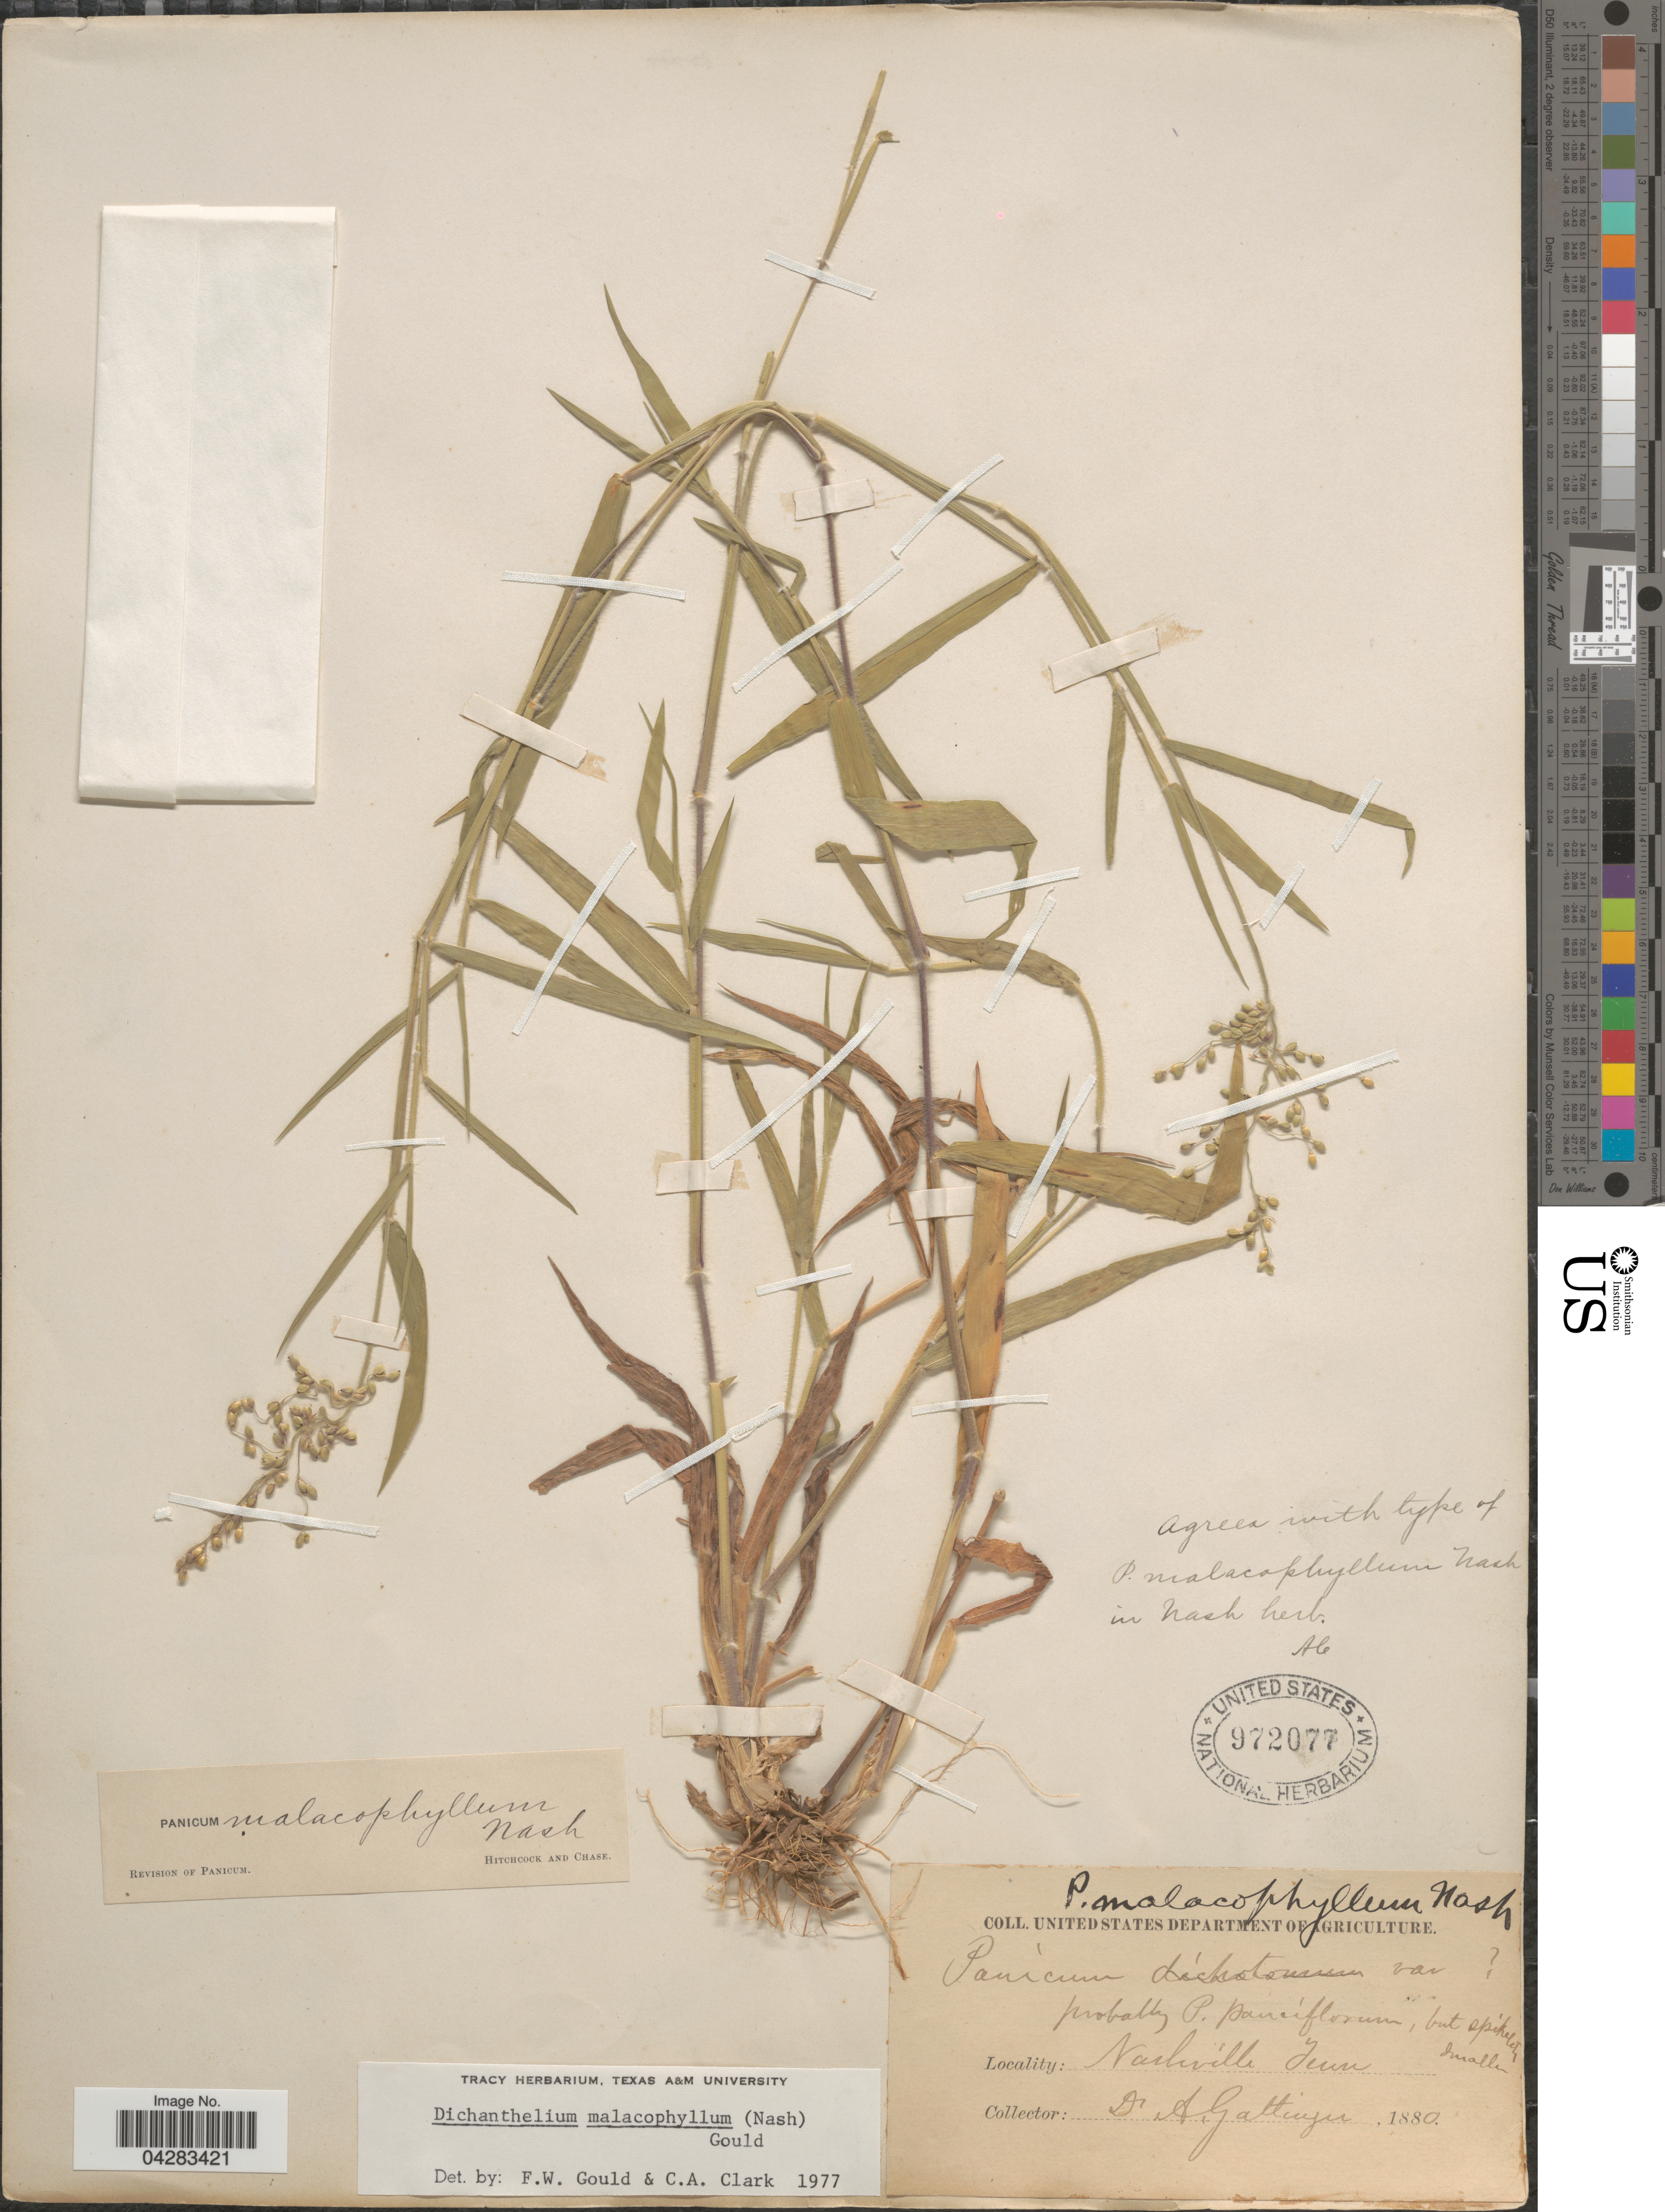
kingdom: Plantae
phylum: Tracheophyta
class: Liliopsida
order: Poales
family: Poaceae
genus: Dichanthelium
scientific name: Dichanthelium malacophyllum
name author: (Nash) Gould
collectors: A. Gattinger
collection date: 1880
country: United States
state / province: Tennessee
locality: Nashville.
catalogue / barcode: US 972077